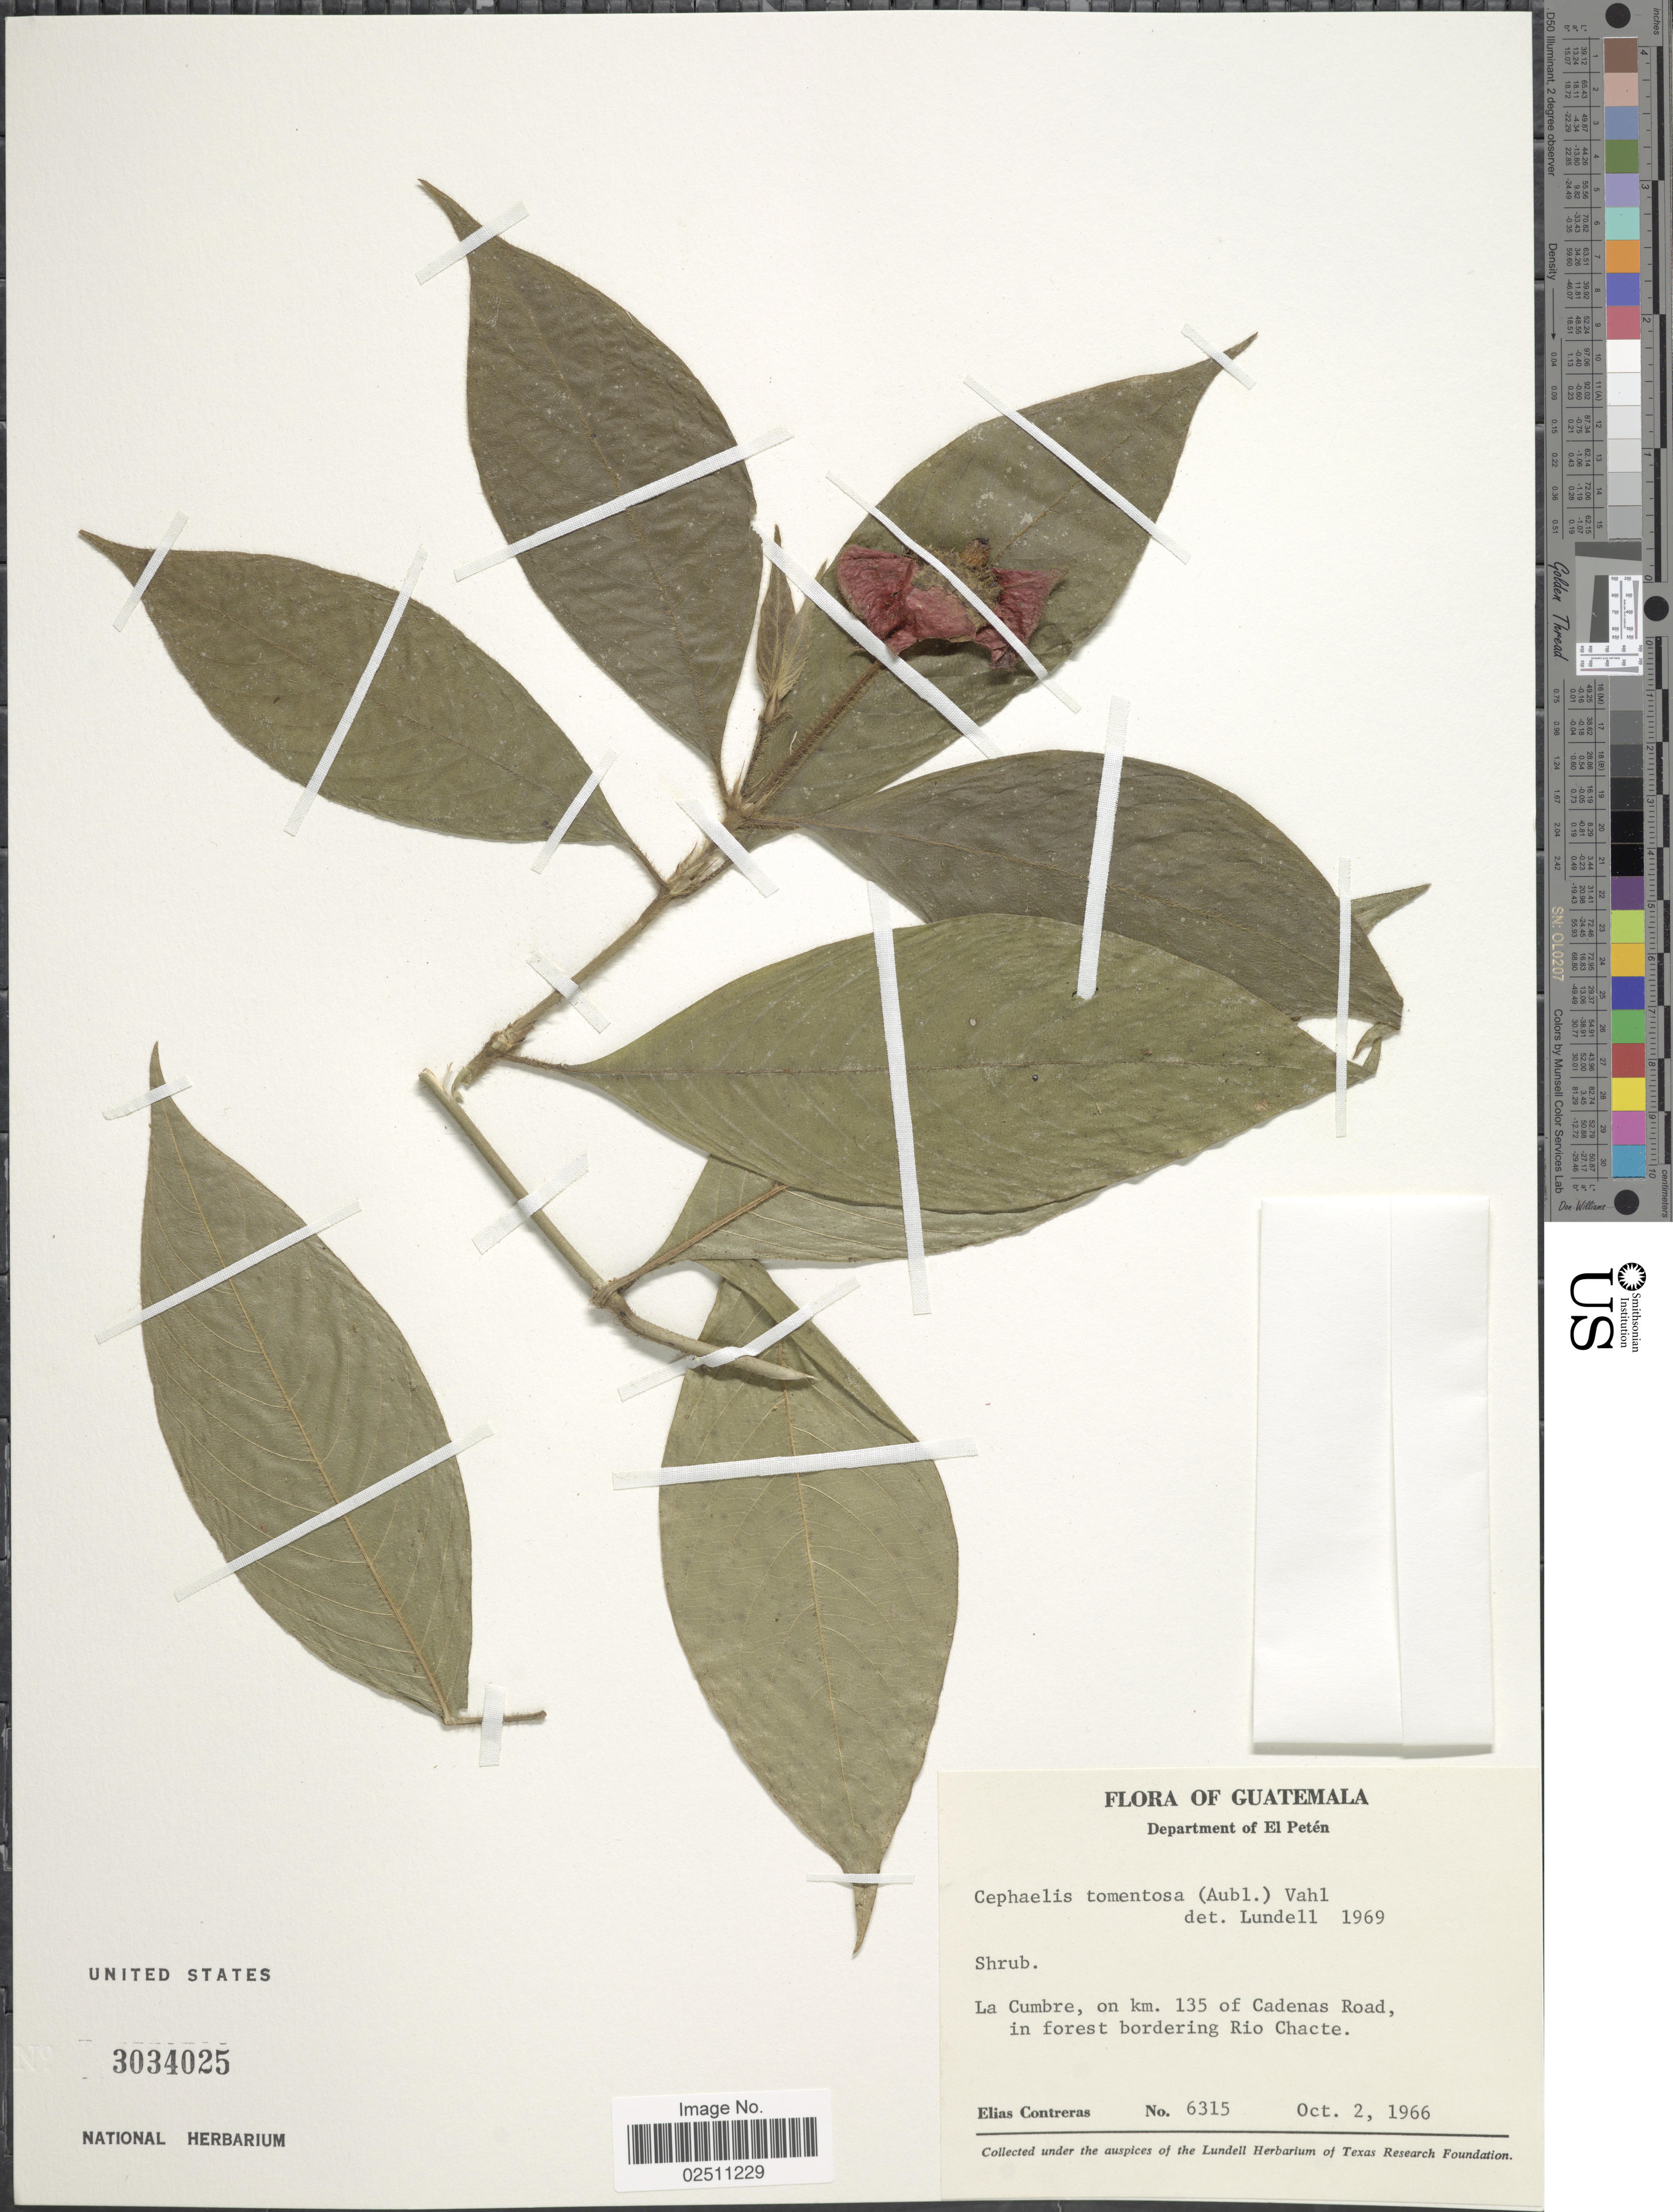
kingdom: Plantae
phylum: Tracheophyta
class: Magnoliopsida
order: Gentianales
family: Rubiaceae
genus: Psychotria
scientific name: Psychotria poeppigiana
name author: Müll. Arg.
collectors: E. Contreras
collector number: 6315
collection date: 1966-10-02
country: Guatemala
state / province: El Petén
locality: La Cumbre, on km. 135 of Cadenas Road, in forest bordering Rio Chacte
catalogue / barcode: US 3034025